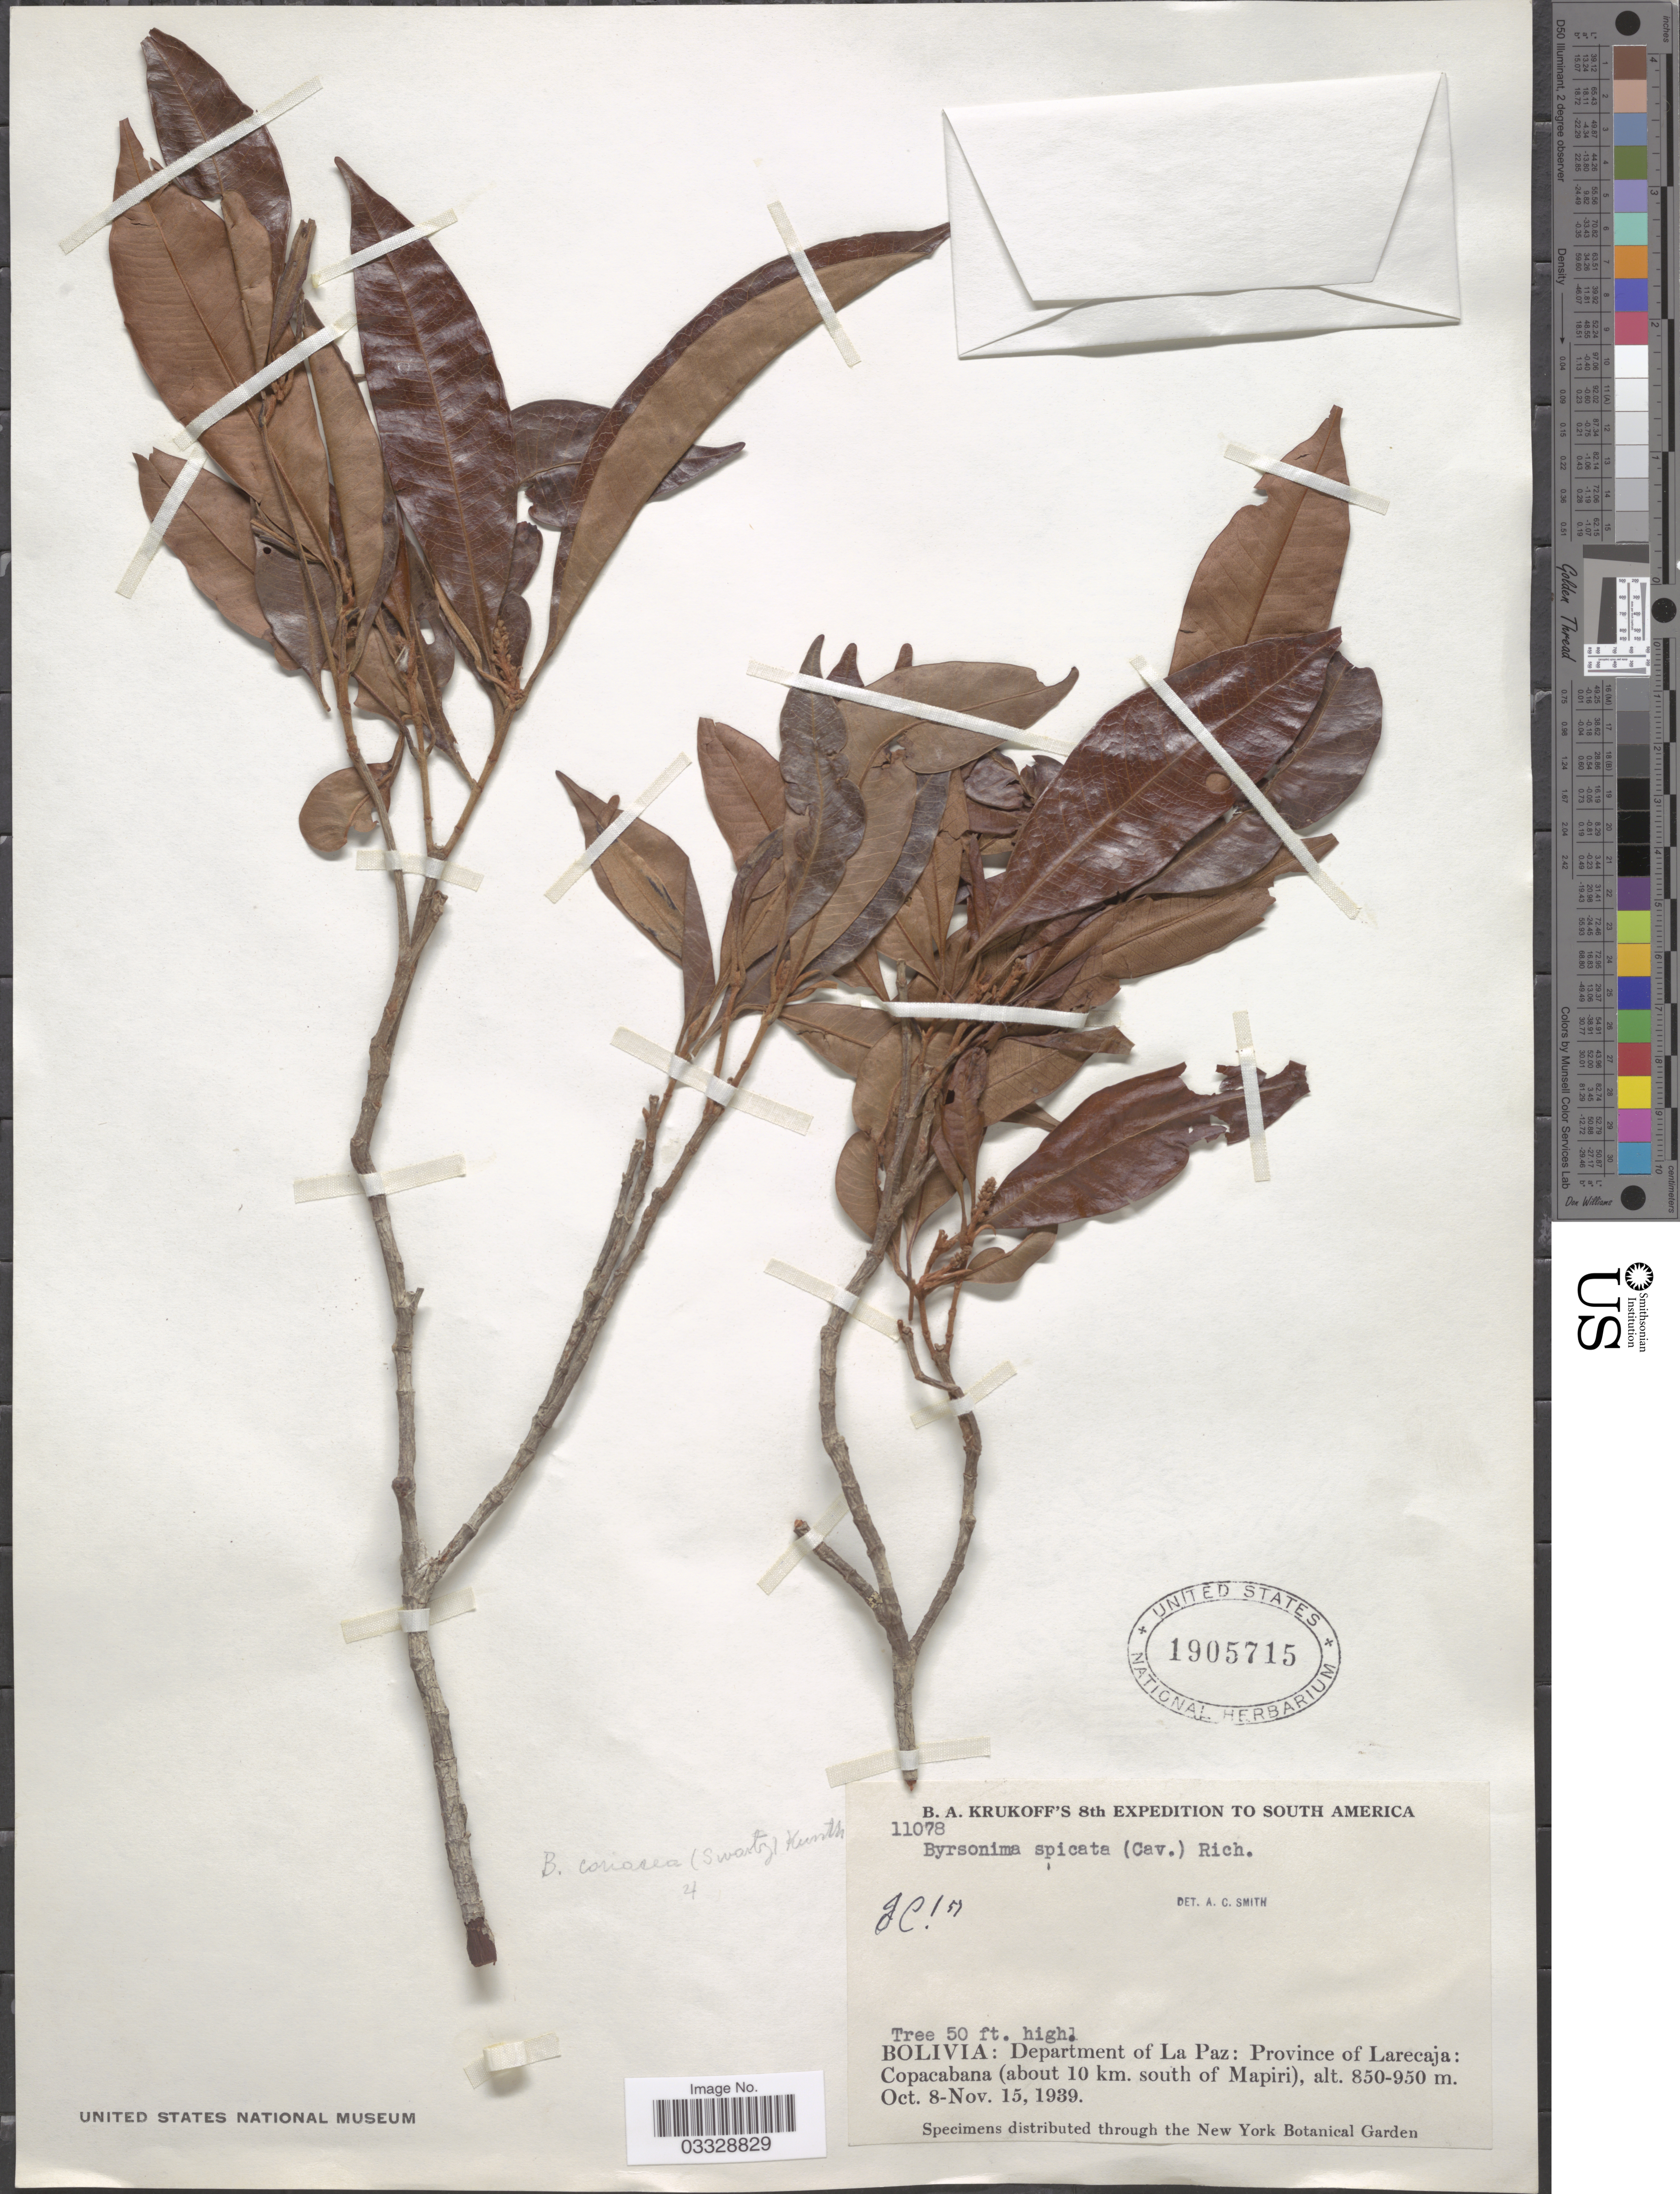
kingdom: Plantae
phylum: Tracheophyta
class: Magnoliopsida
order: Malpighiales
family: Malpighiaceae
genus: Byrsonima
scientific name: Byrsonima coriacea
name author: (Sw.) DC.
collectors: B. A. Krukoff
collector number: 11078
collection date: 1939-10-08/1939-11-15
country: Bolivia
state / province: La Paz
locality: Department of La Paz: Province of Larecaja: Copacabana (about 10 km. south of Mapiri).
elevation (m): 850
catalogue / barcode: US 1905715